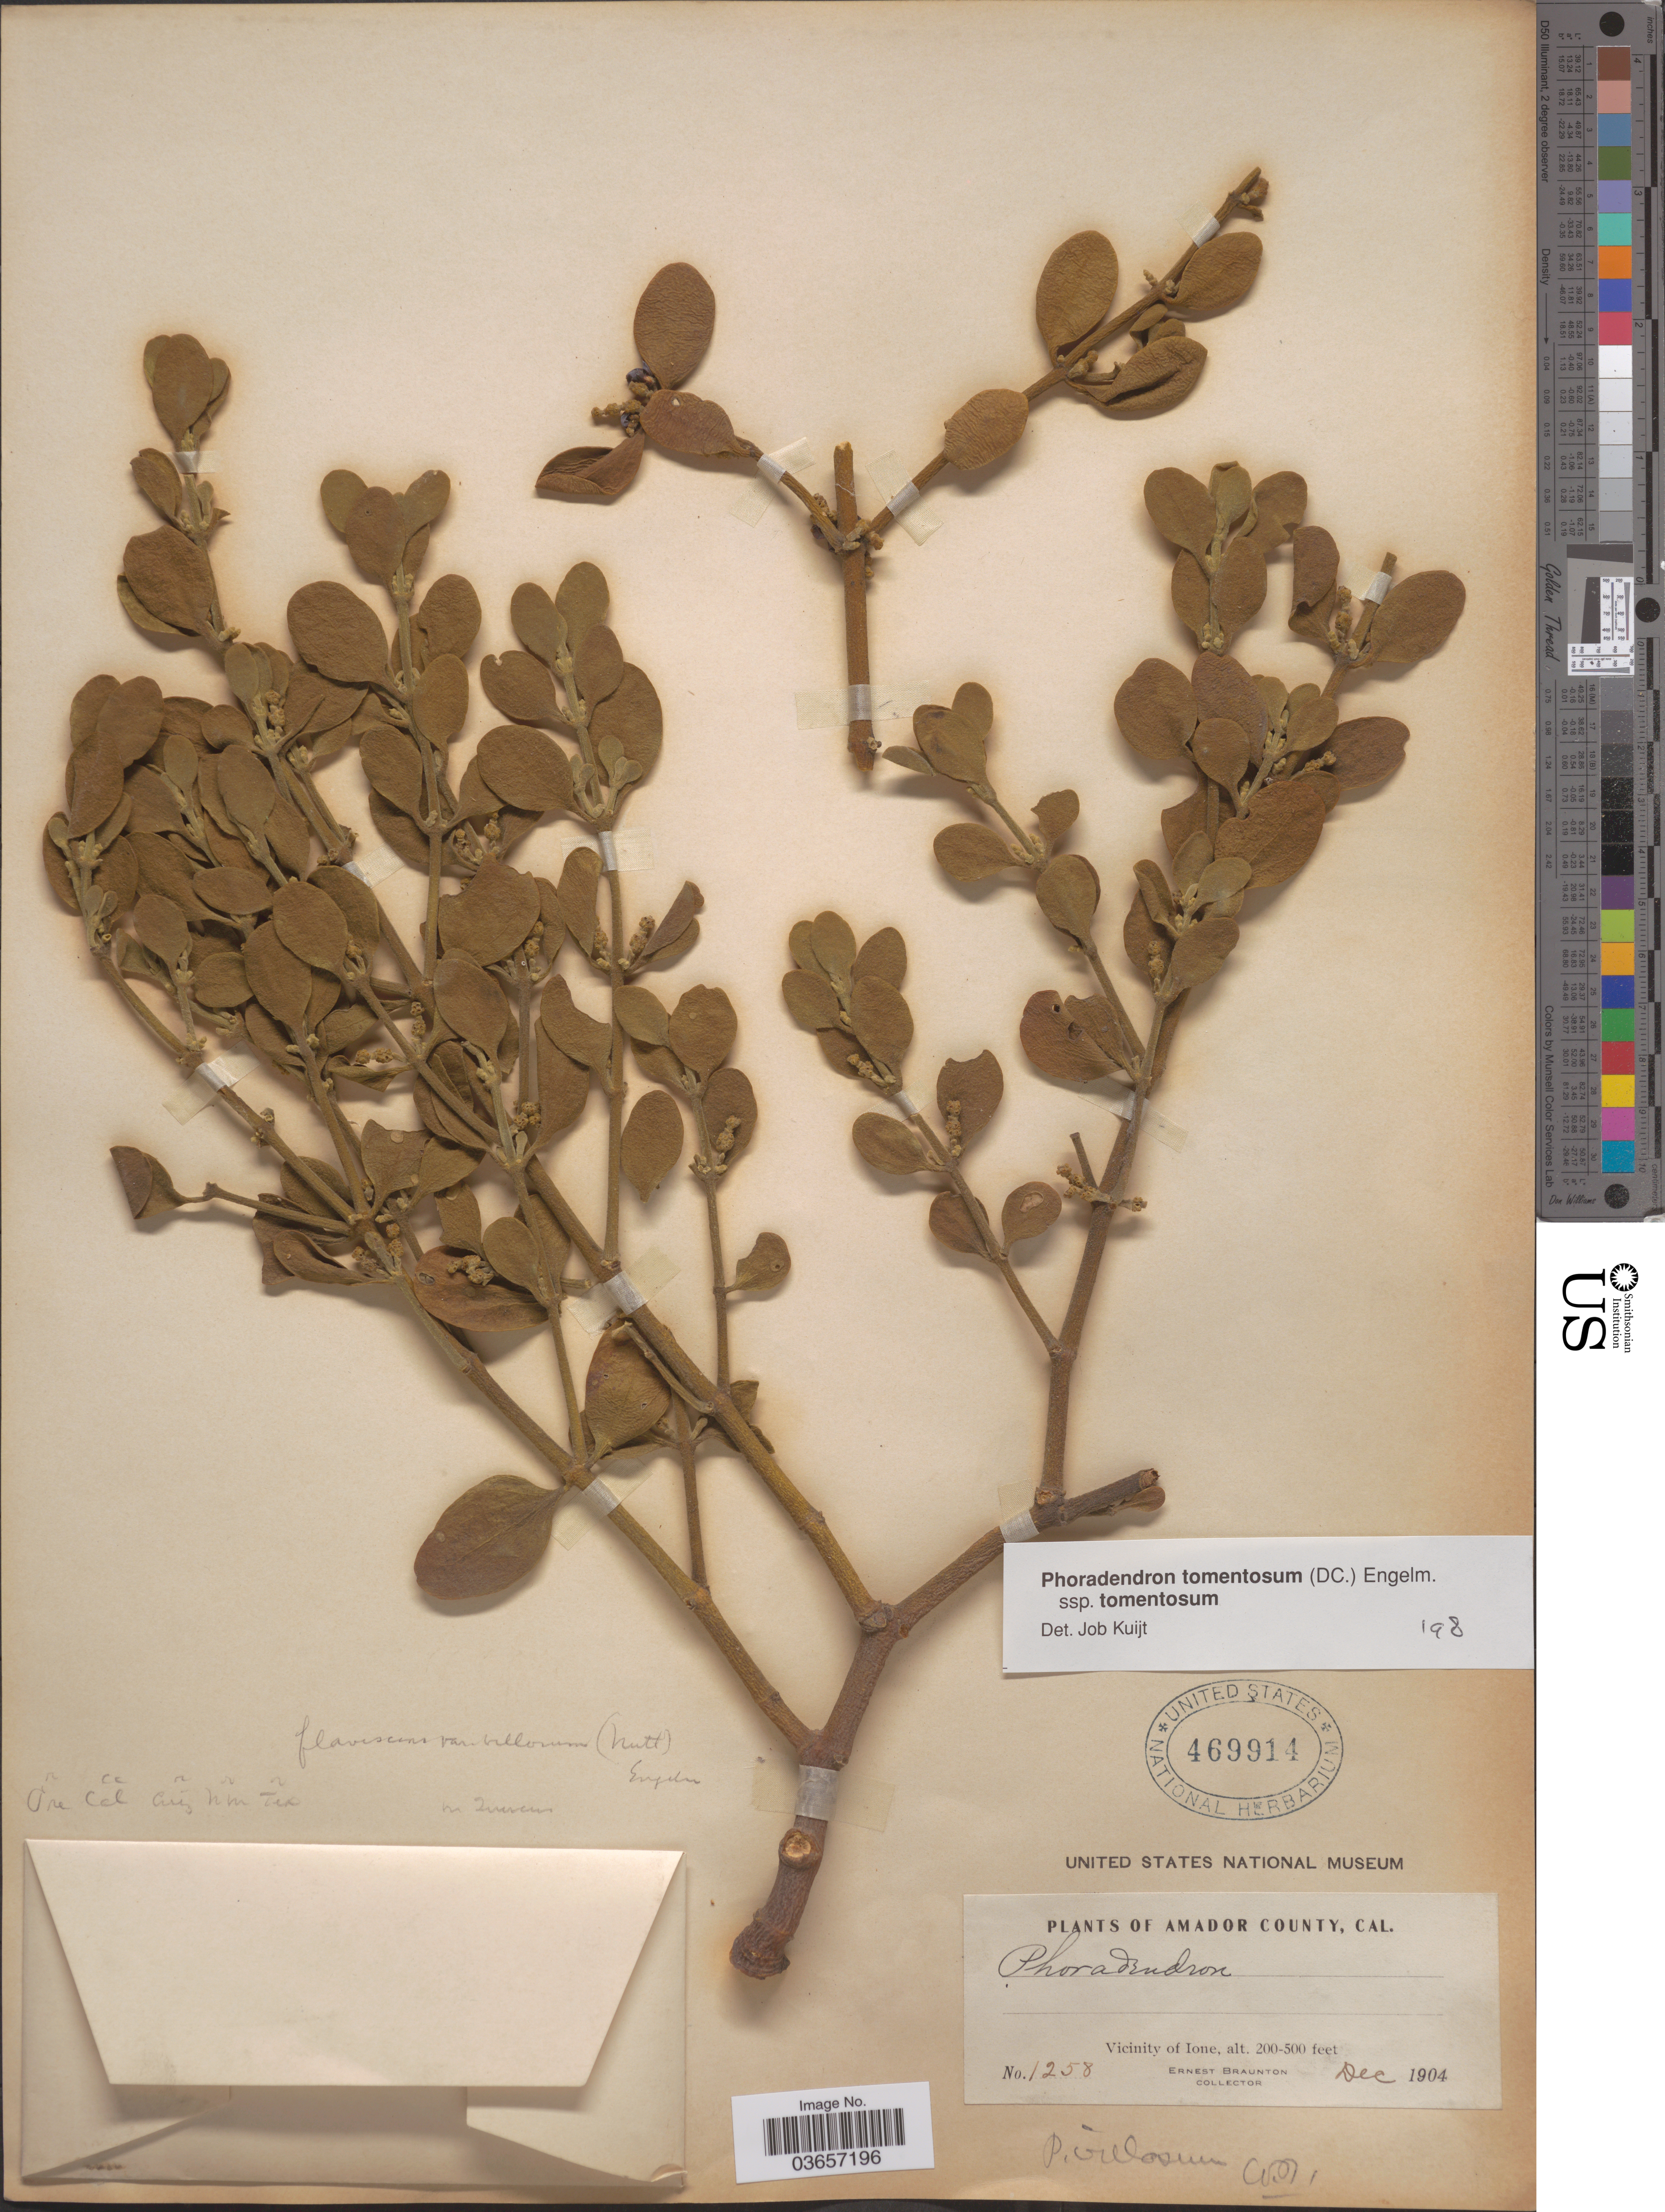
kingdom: Plantae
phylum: Tracheophyta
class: Magnoliopsida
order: Santalales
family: Viscaceae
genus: Phoradendron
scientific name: Phoradendron tomentosum subsp. tomentosum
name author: DC.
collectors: E. Braunton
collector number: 1258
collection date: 1904-12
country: United States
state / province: California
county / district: Amador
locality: Amador County. Vicinity of Ione.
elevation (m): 61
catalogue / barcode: US 469914